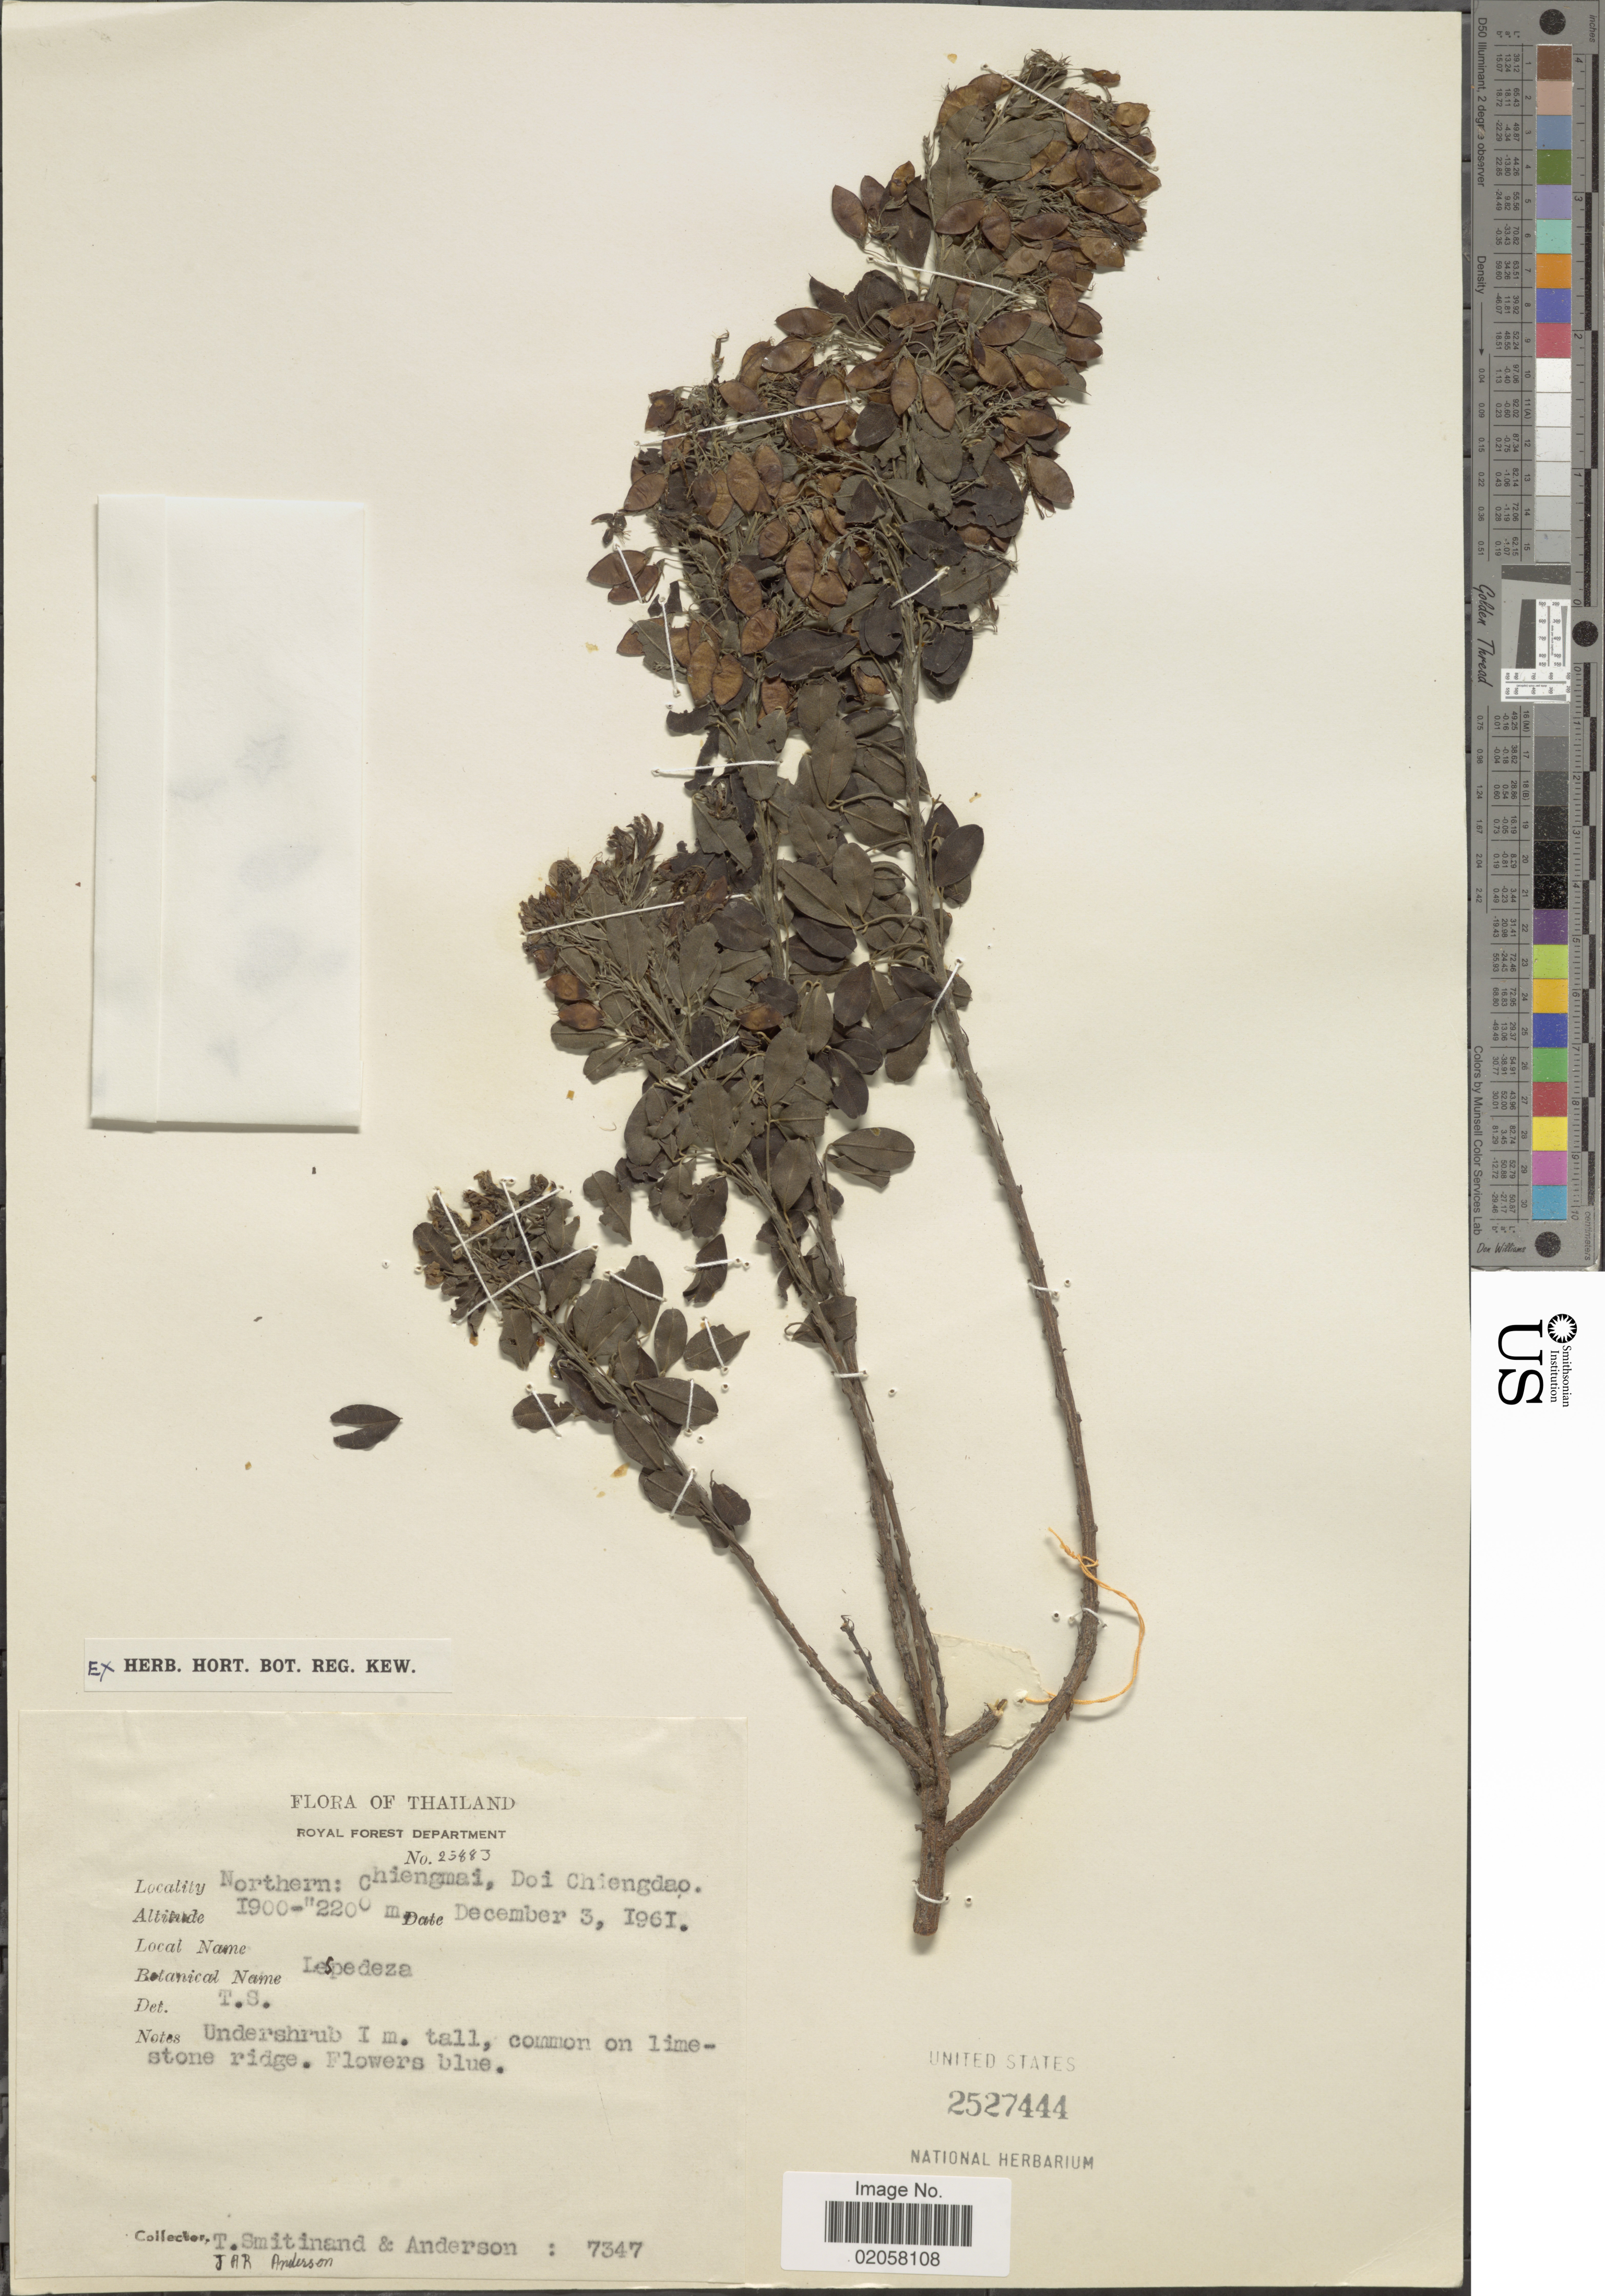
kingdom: Plantae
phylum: Tracheophyta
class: Magnoliopsida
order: Fabales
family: Fabaceae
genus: Lespedeza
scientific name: Lespedeza sp.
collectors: T. Smitinand, -- Anderson & J. A. R. Anderson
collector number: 7347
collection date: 1961-12-03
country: Thailand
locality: Northern: Chiengmai, Doi Chiengdao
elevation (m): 1900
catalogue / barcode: US 2527444